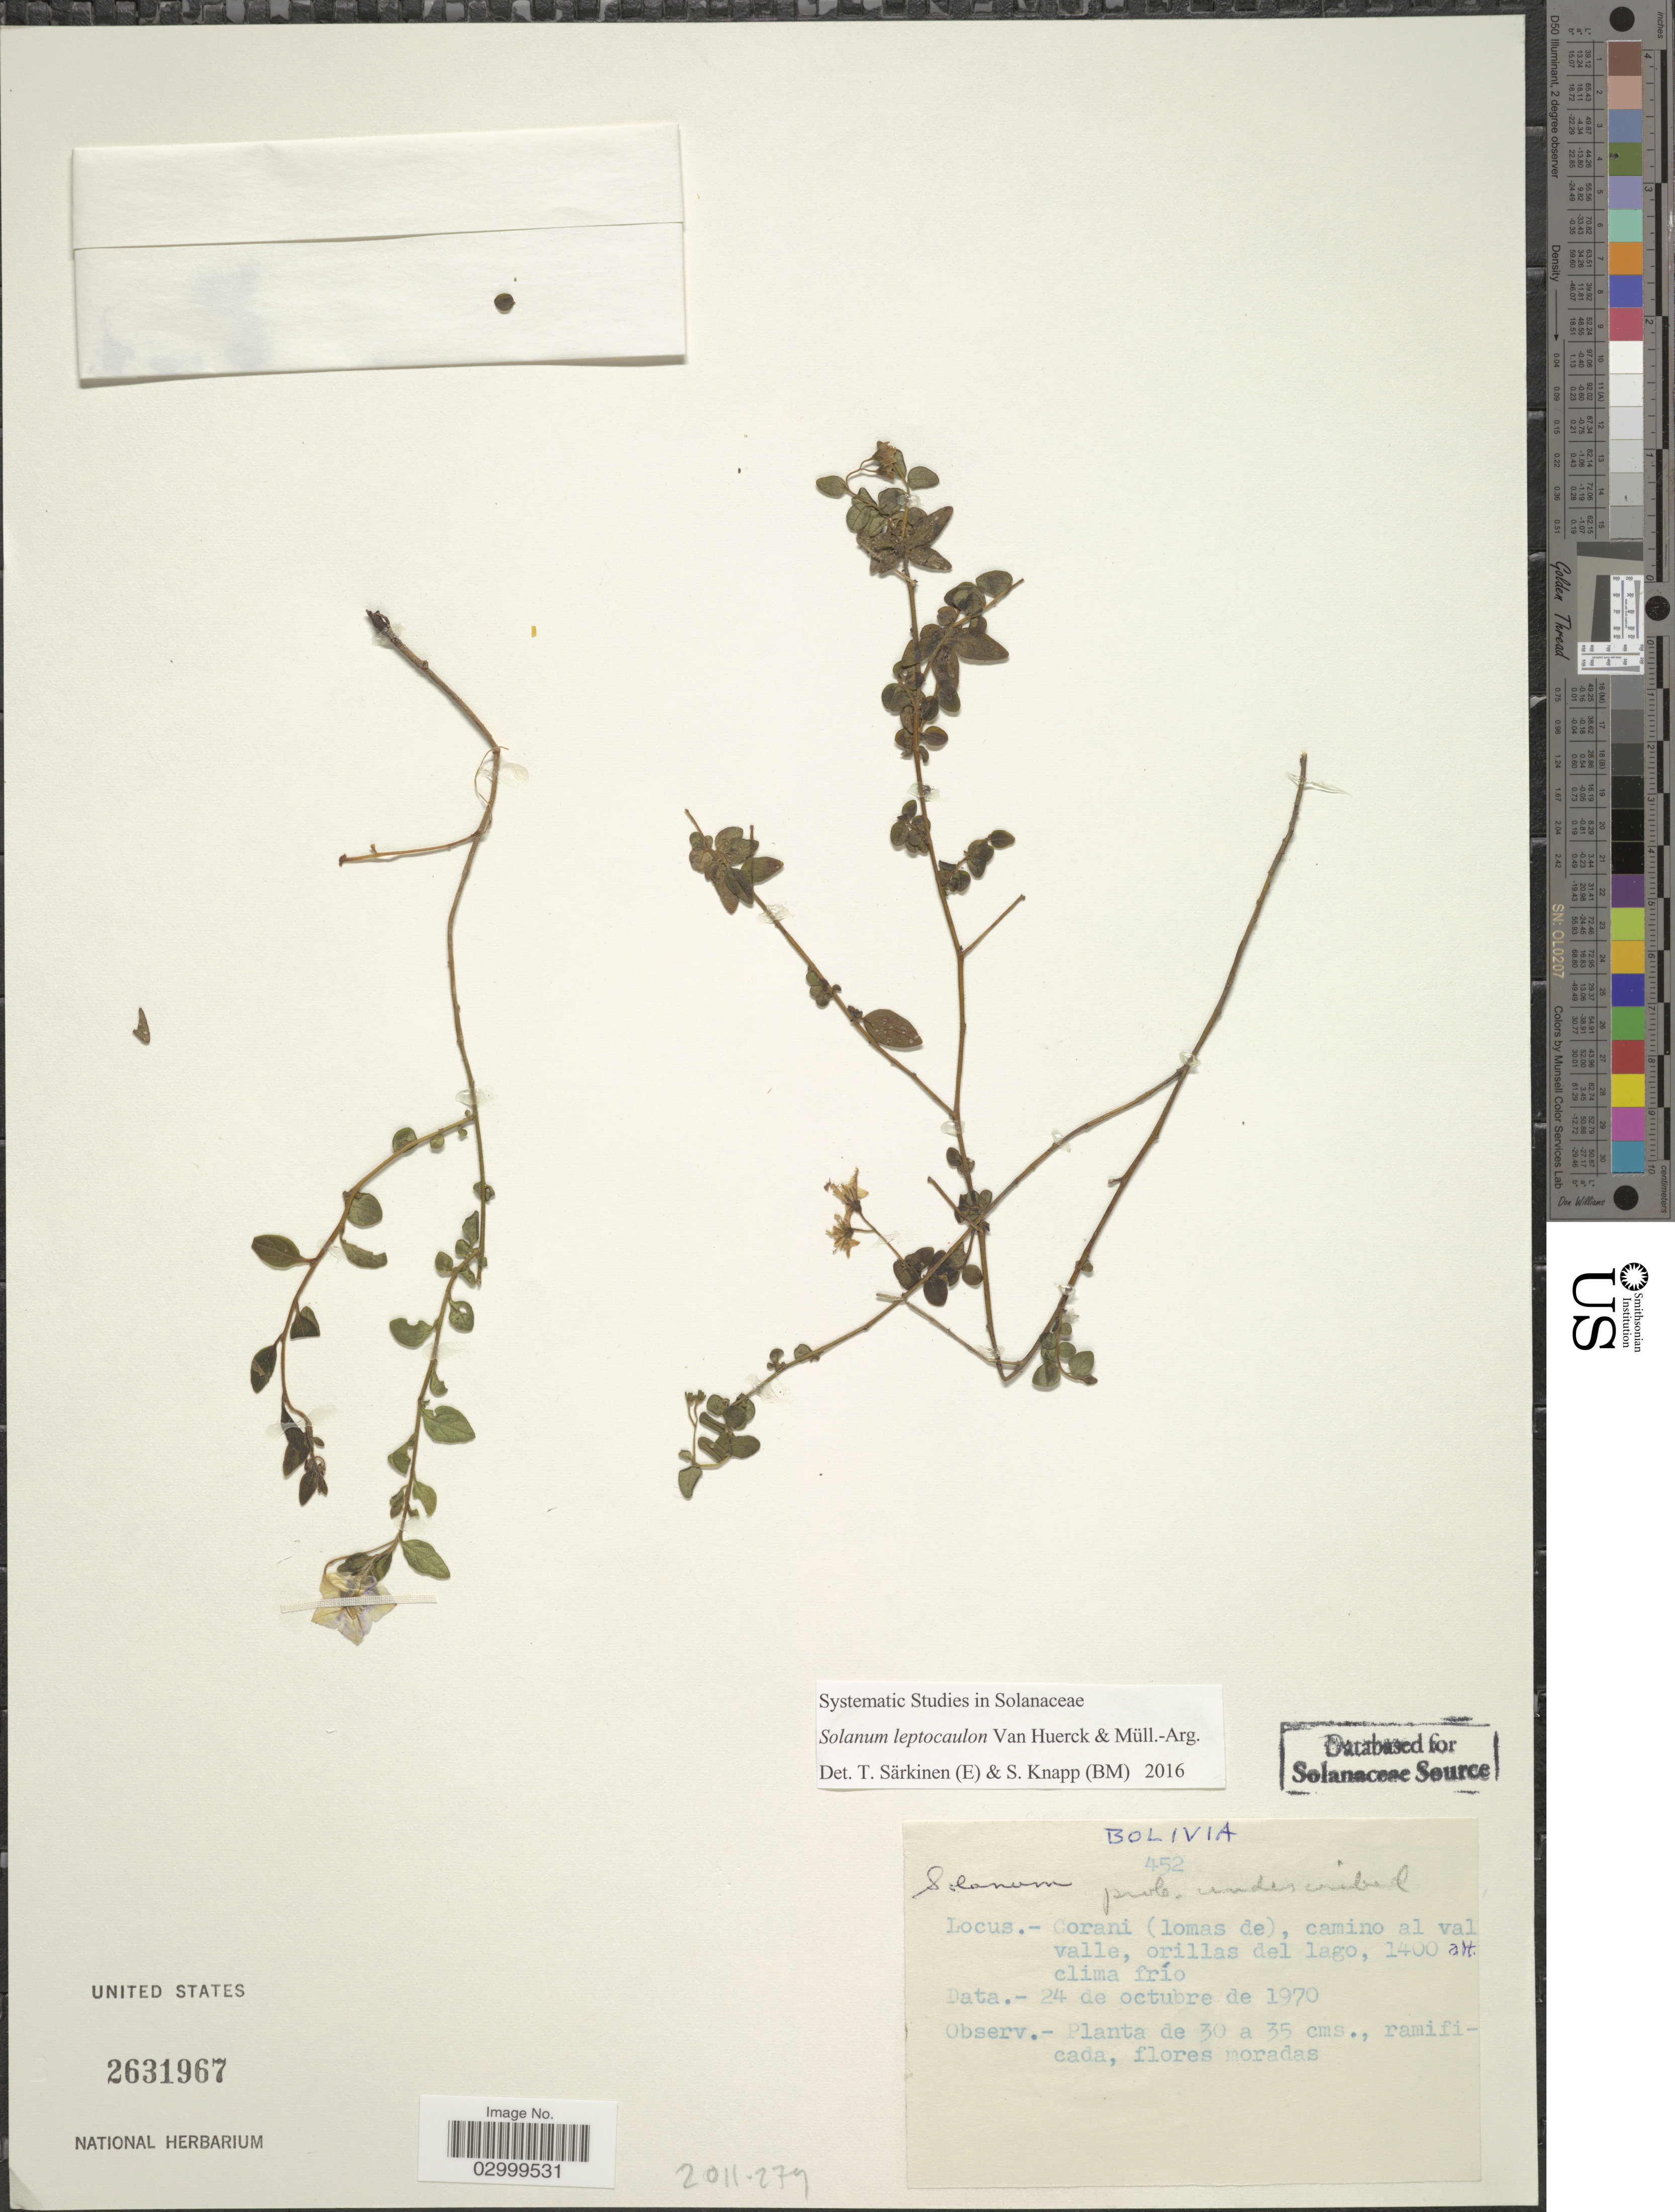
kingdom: Plantae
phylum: Tracheophyta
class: Magnoliopsida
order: Solanales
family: Solanaceae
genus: Solanum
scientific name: Solanum leptocaulon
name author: Van Heurck & Müll. Arg.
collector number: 452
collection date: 1970-10-24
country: Bolivia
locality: Corani (lomas de), camino al val valle, orillas del lago.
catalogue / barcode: US 2631967